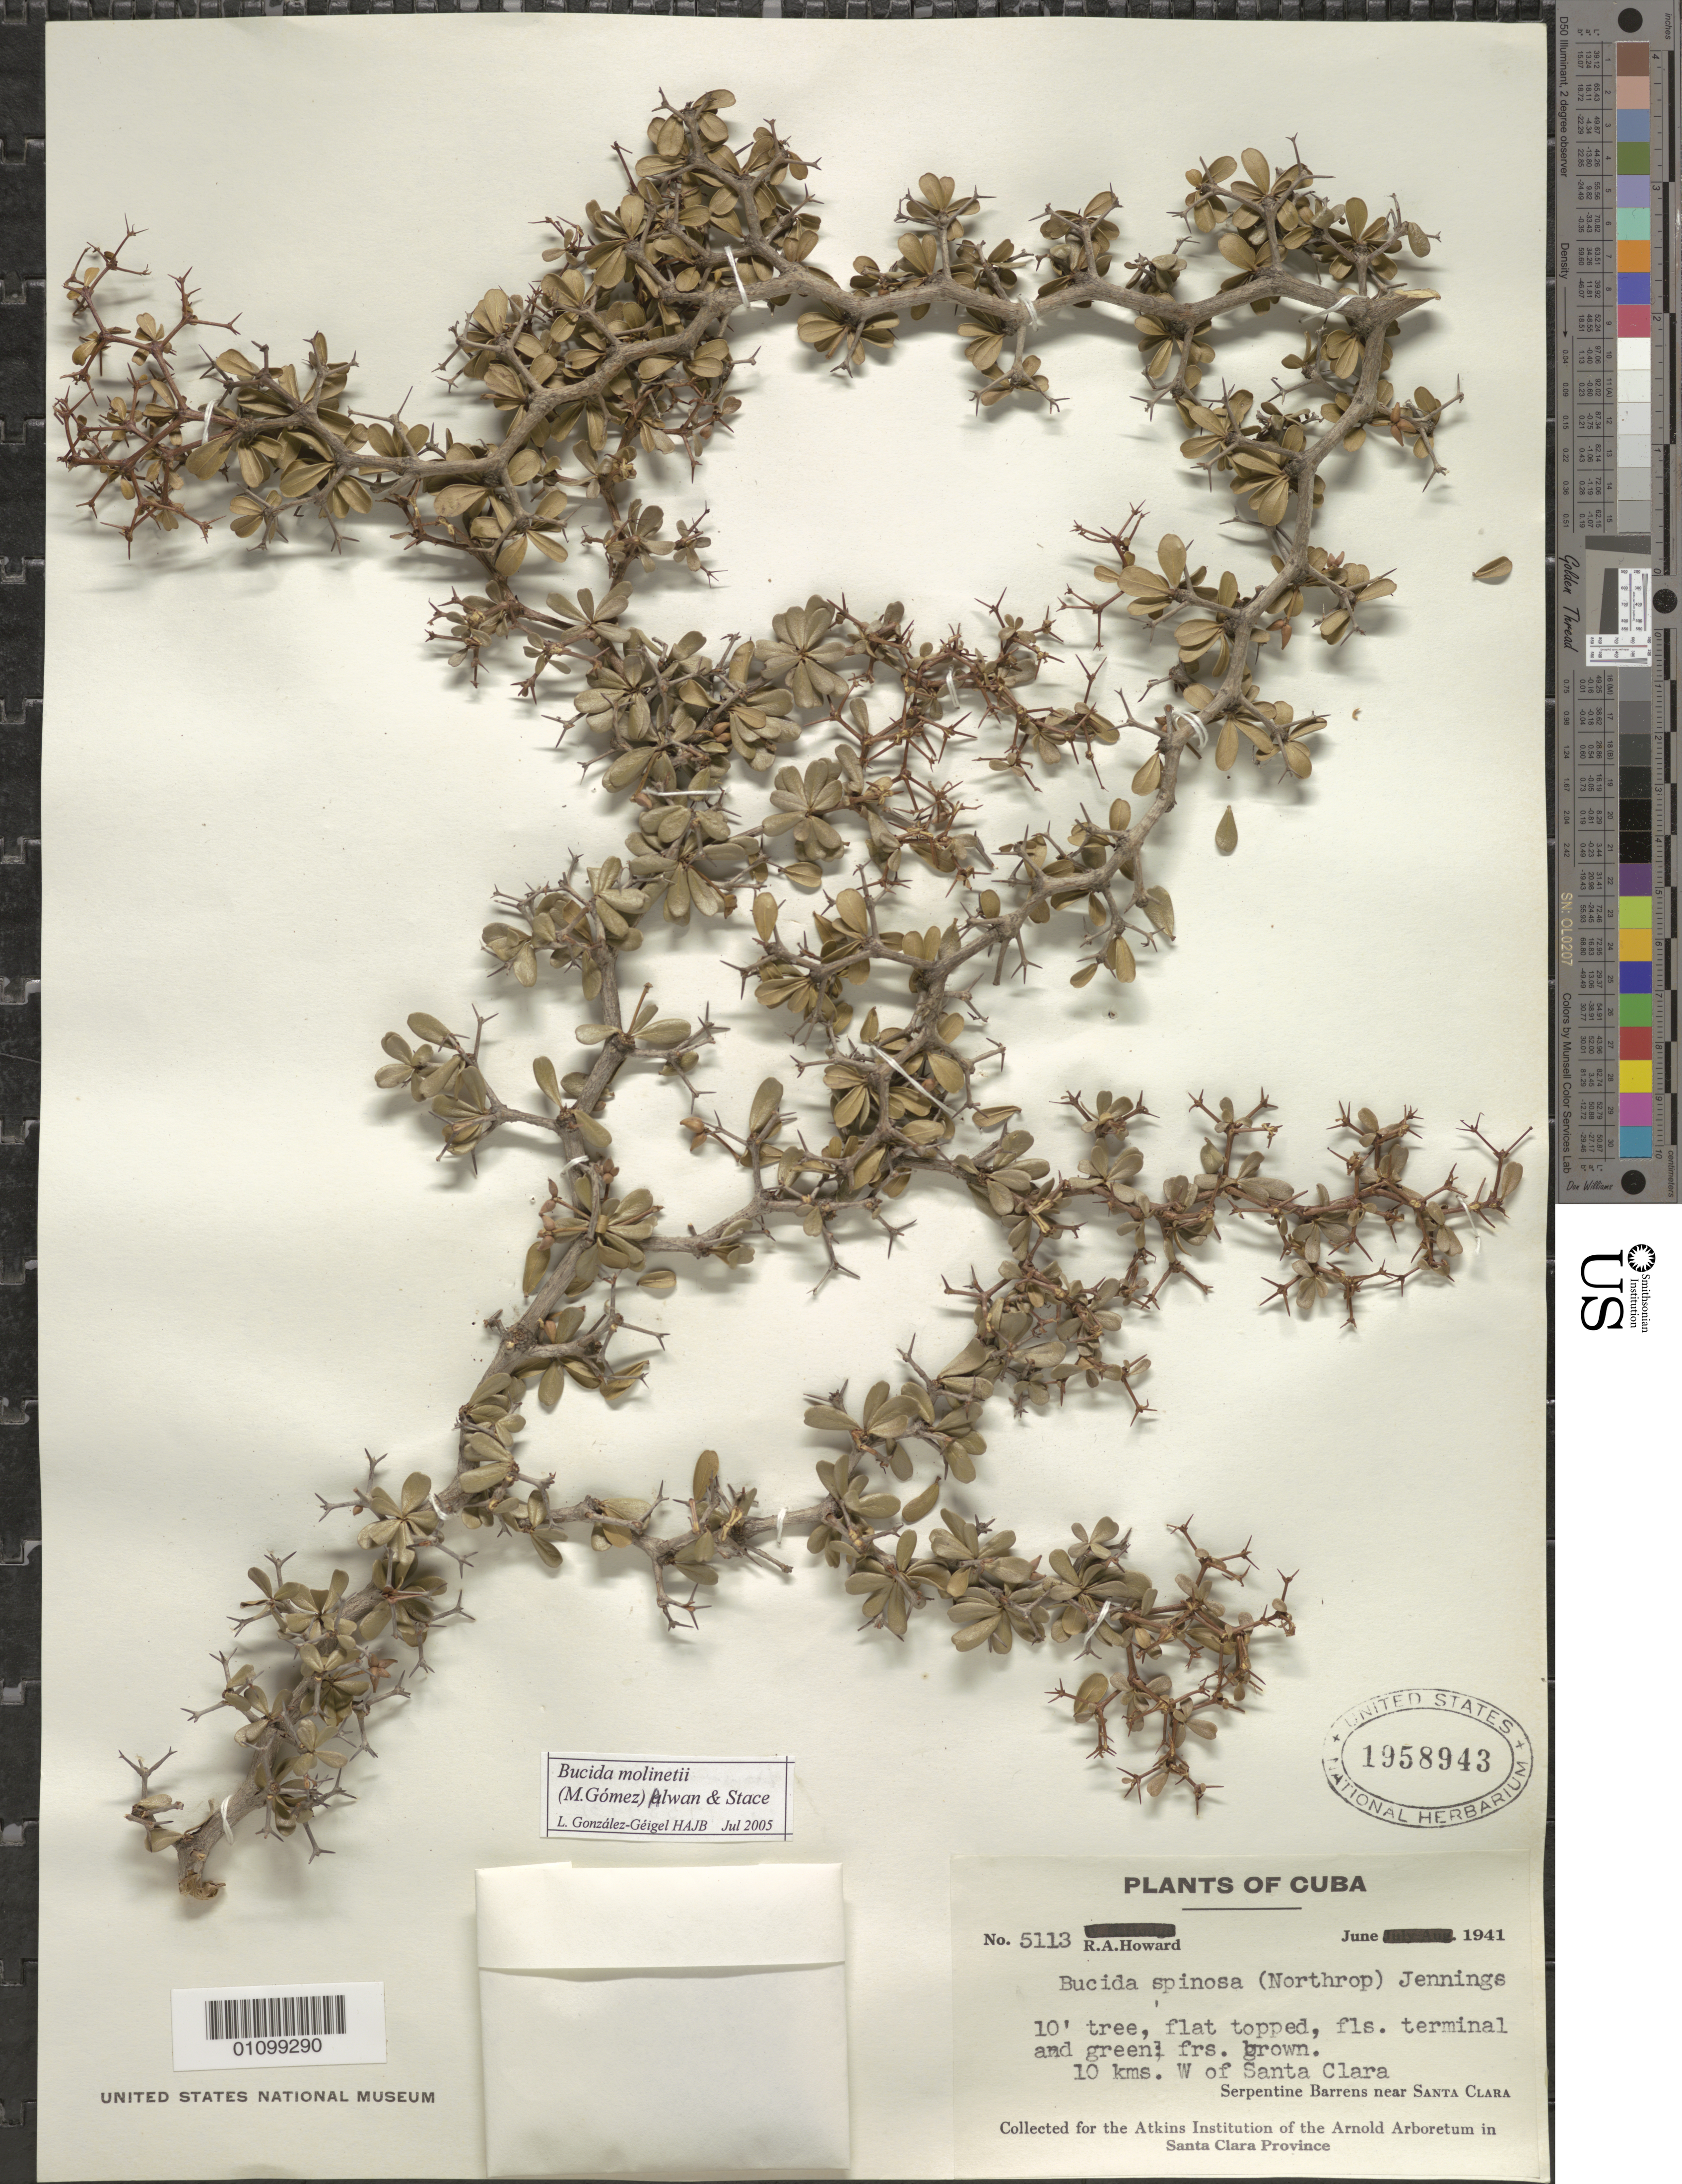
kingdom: Plantae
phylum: Tracheophyta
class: Magnoliopsida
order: Myrtales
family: Combretaceae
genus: Terminalia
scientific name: Terminalia molinetii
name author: M. Gómez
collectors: R. A. Howard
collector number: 5113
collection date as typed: Jun 1941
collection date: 1941-06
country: Cuba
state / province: Villa Clara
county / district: Santa Clara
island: Cuba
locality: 10 km W of Santa Clara Serpentine barrens near Santa Clara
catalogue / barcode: US 1958943